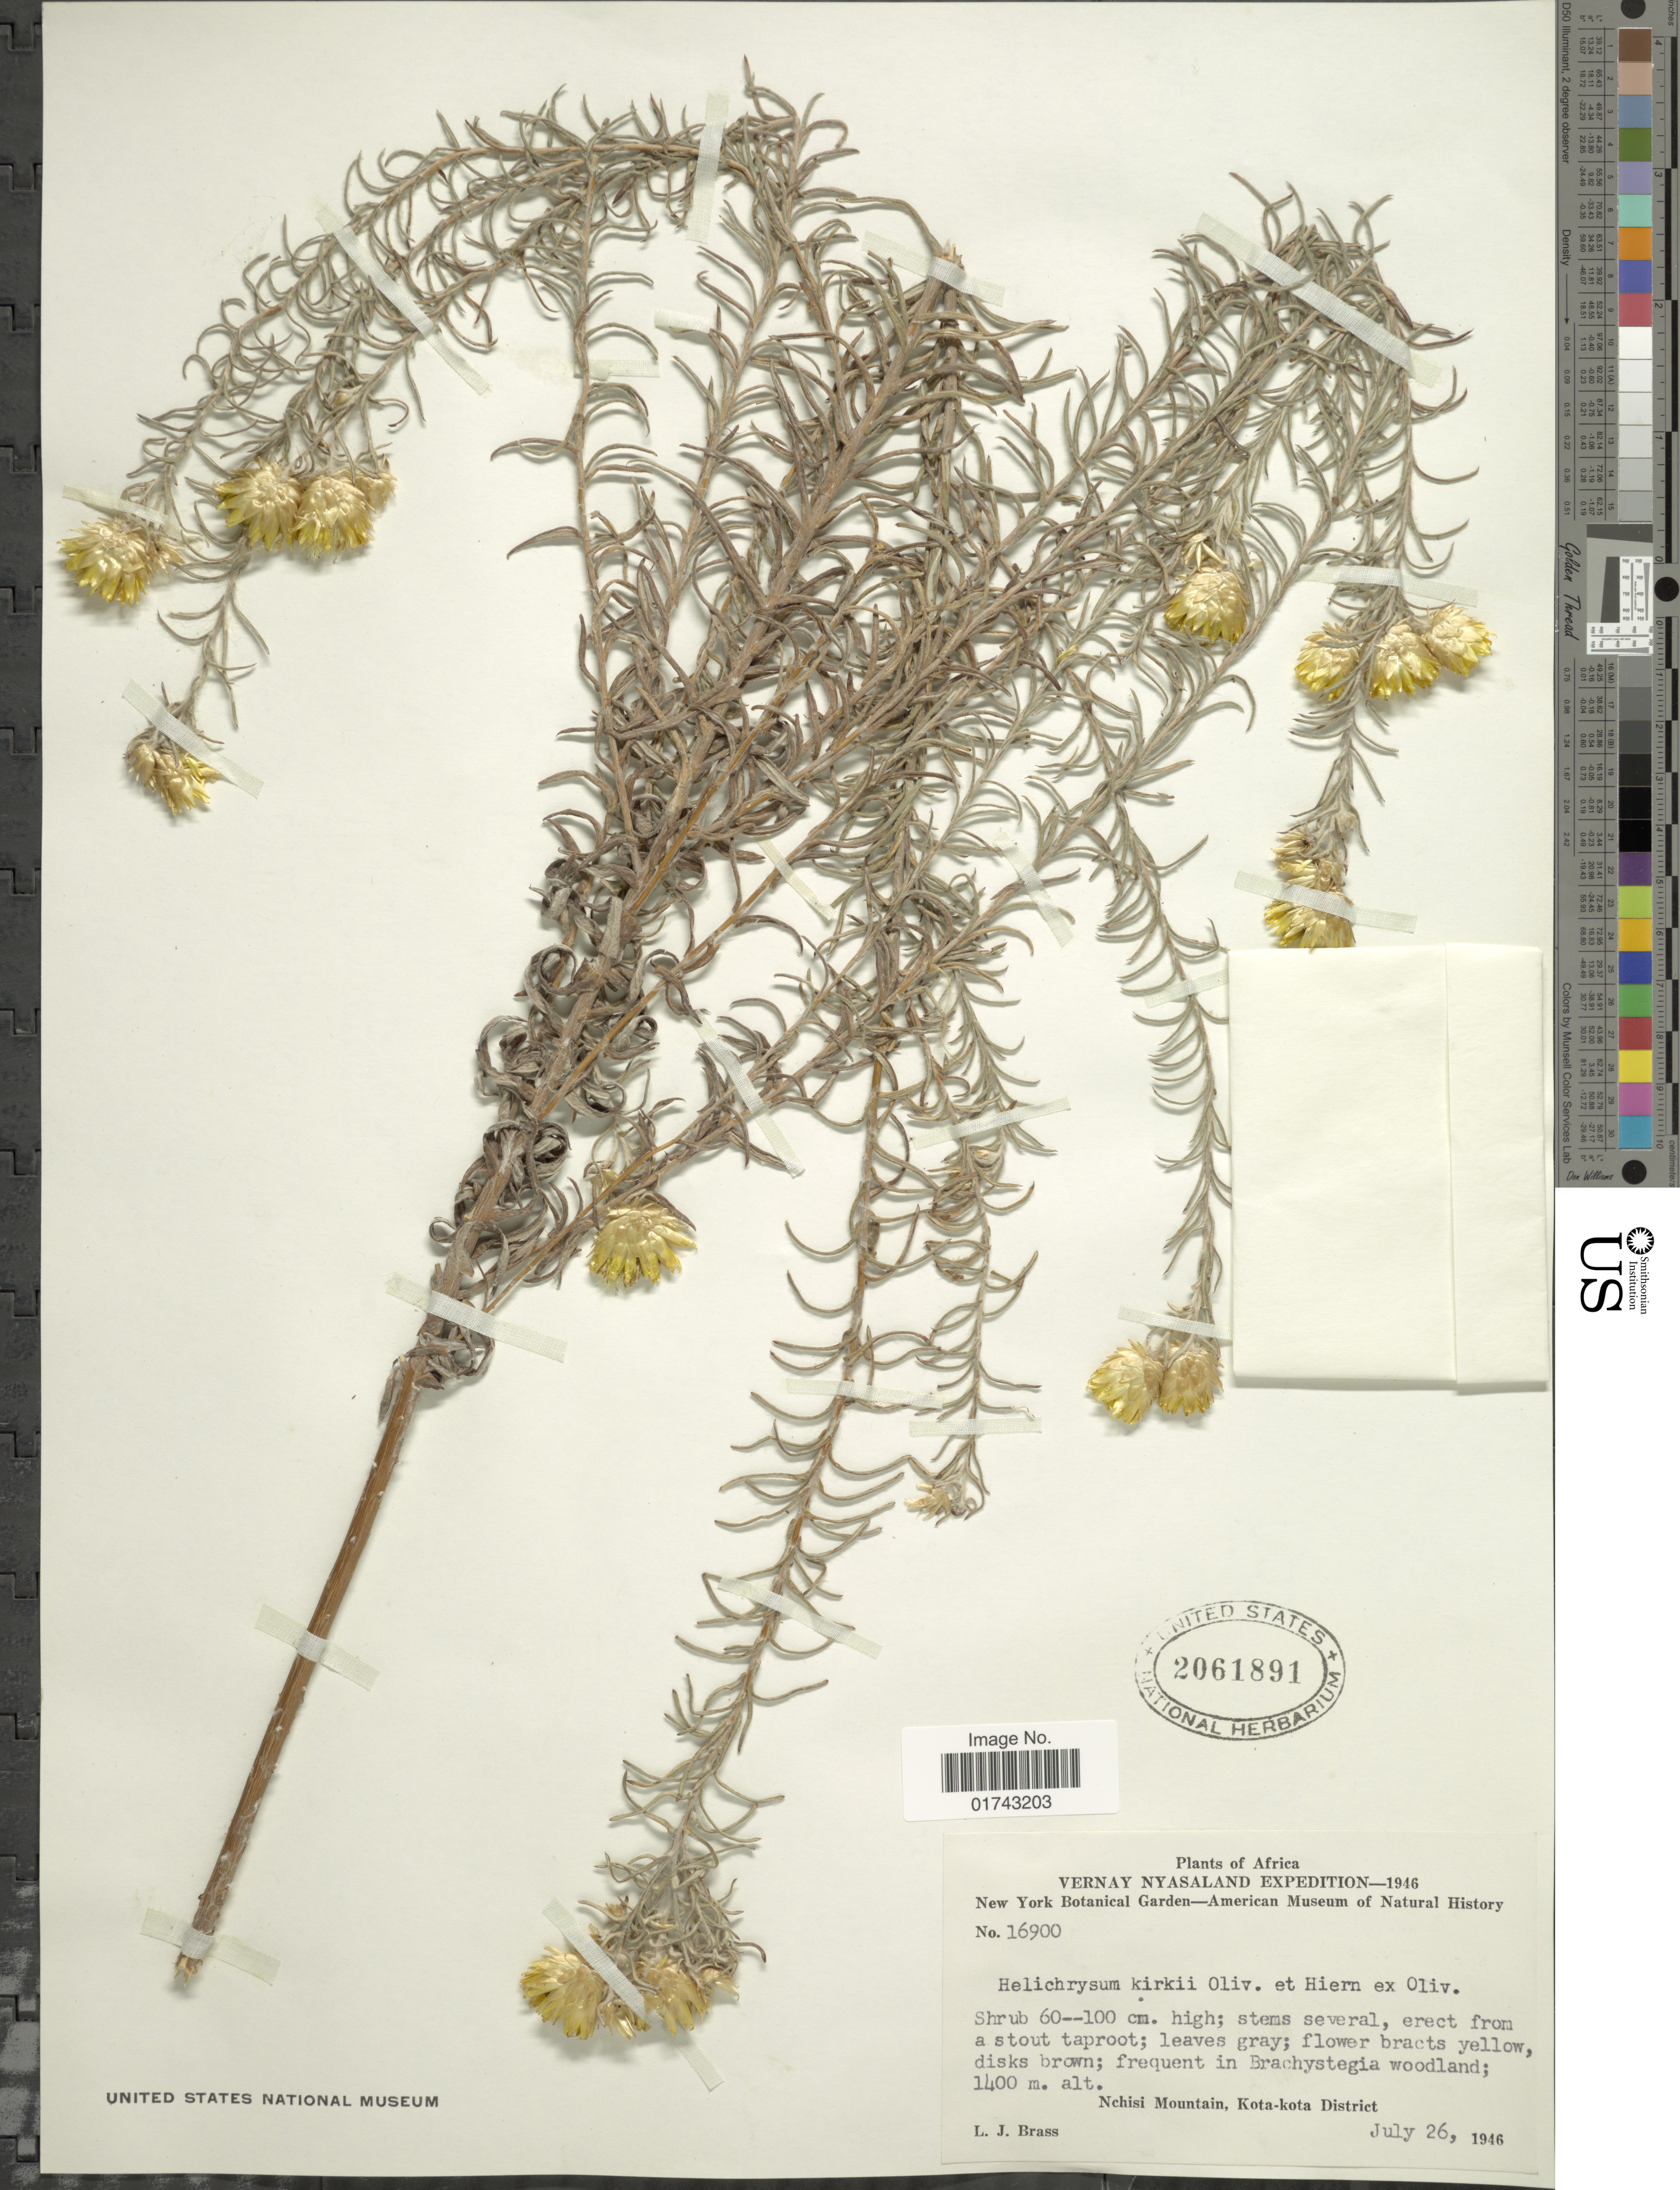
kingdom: Plantae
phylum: Tracheophyta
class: Magnoliopsida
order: Asterales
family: Asteraceae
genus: Helichrysum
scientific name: Helichrysum kirkii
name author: Oliv. & Hiern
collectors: L. J. Brass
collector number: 16900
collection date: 1946-07-26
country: Malawi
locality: Vernay Nyasaland, Nchisi Mountain, Kota-kota District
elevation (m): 1400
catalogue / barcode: US 2061891